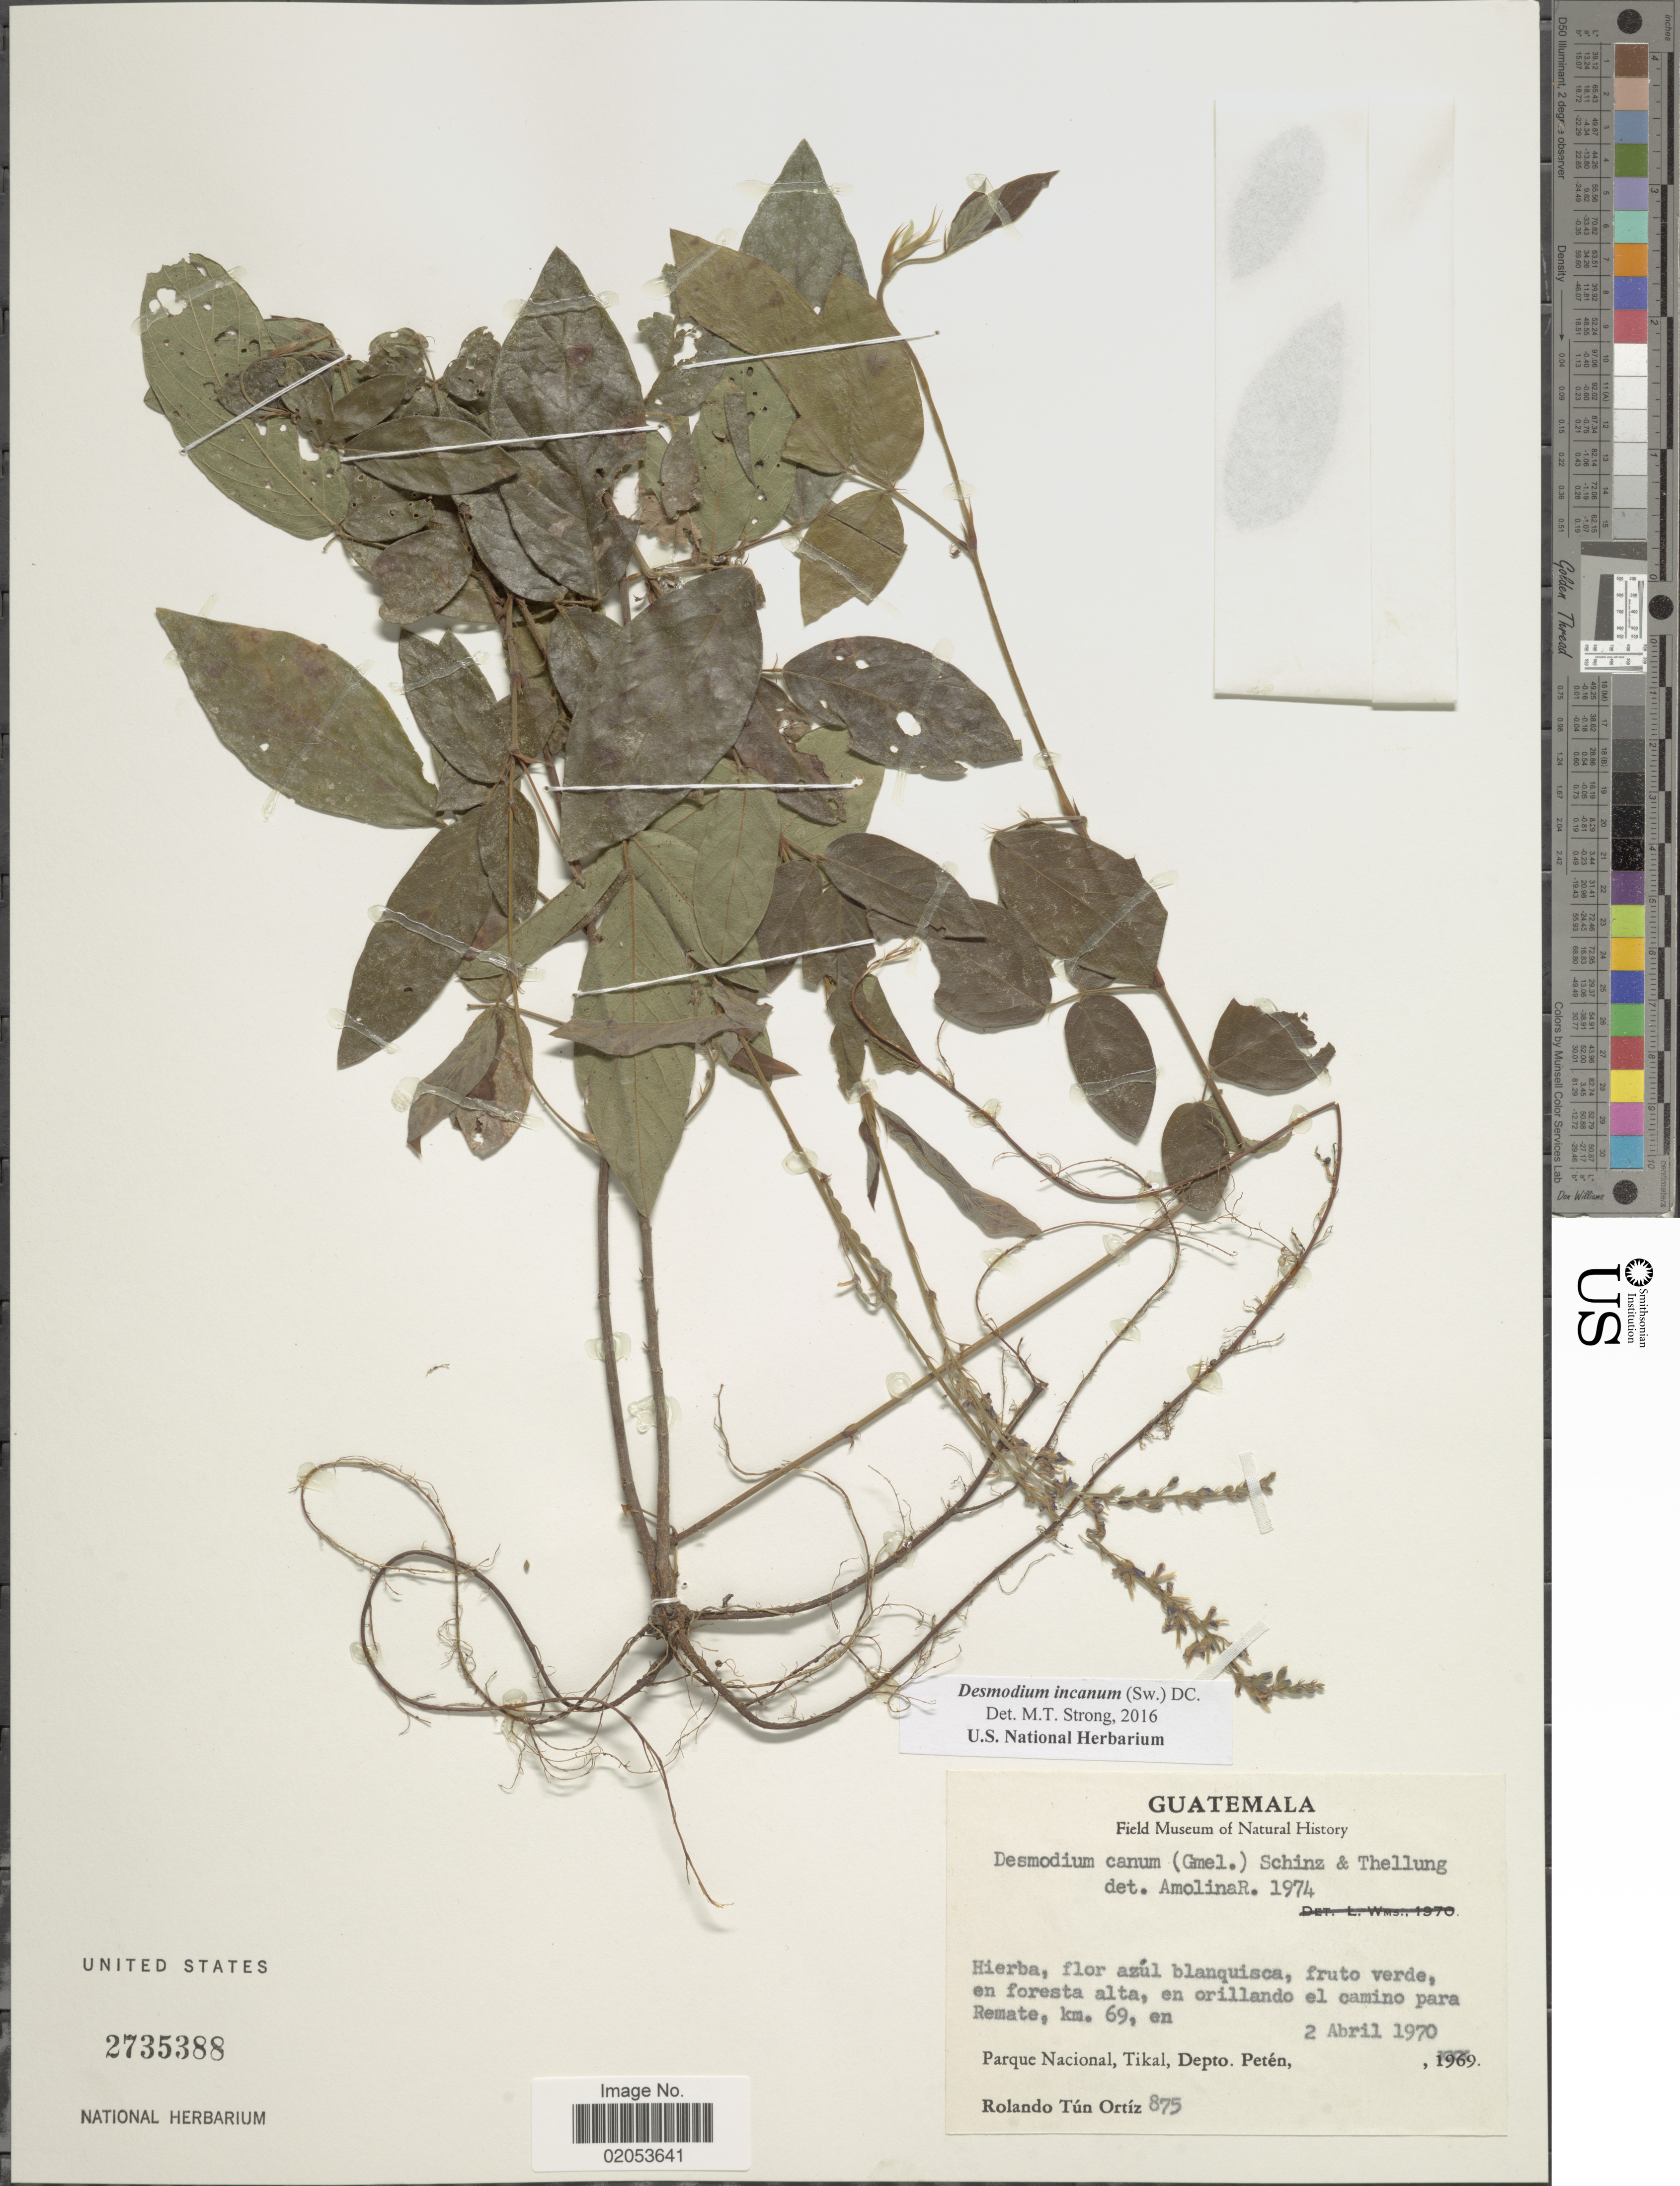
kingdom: Plantae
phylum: Tracheophyta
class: Magnoliopsida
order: Fabales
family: Fabaceae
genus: Desmodium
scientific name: Desmodium incanum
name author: (Sw.) DC.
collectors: R. Tún Ortíz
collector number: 875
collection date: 1970-04-02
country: Guatemala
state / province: El Petén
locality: Fruto verde, en foreste alta, en orillando el camino para Remate, km. 69 en Parque Nacional, Tikal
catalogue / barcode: US 2735388